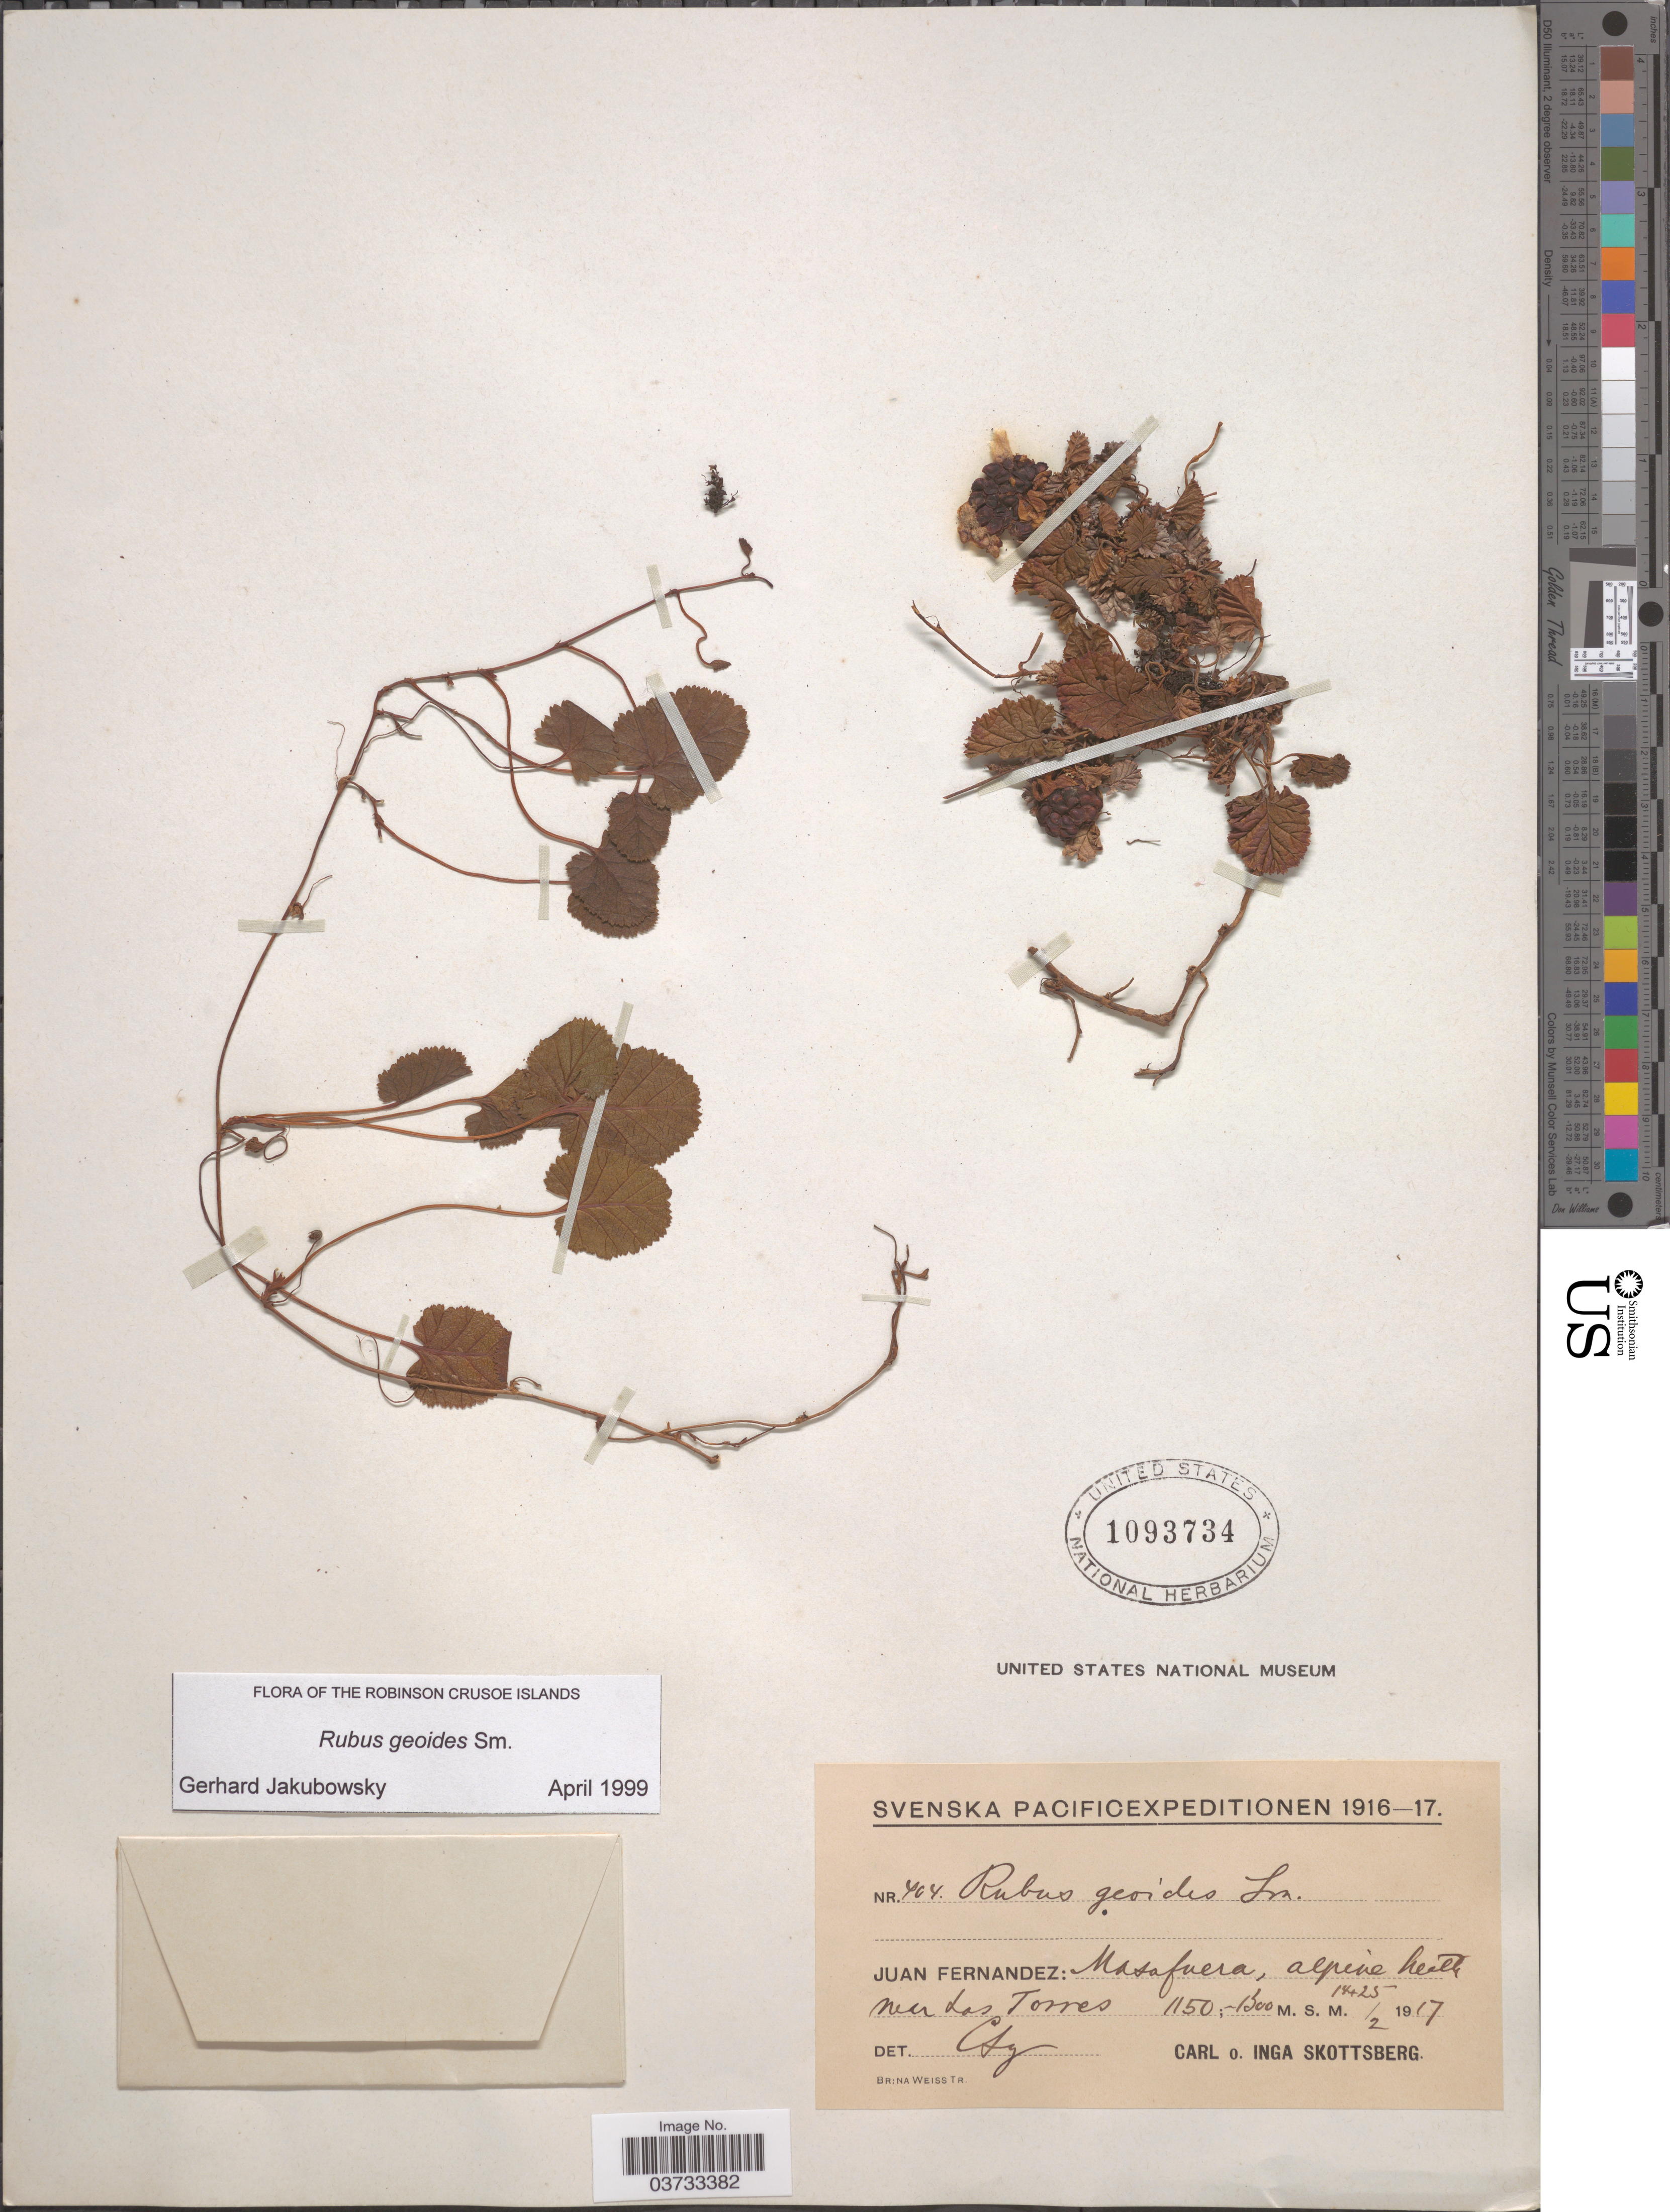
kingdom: Plantae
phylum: Tracheophyta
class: Magnoliopsida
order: Rosales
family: Rosaceae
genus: Rubus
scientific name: Rubus geoides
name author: Sm.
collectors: C. Skottsberg & I. Skottsberg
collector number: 404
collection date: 1917-02-14/1917-02-25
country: Chile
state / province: Valparaíso (V)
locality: Juan Fernandez: Masafuera, alpine heath near Las Torres.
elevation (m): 1150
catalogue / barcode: US 1093734